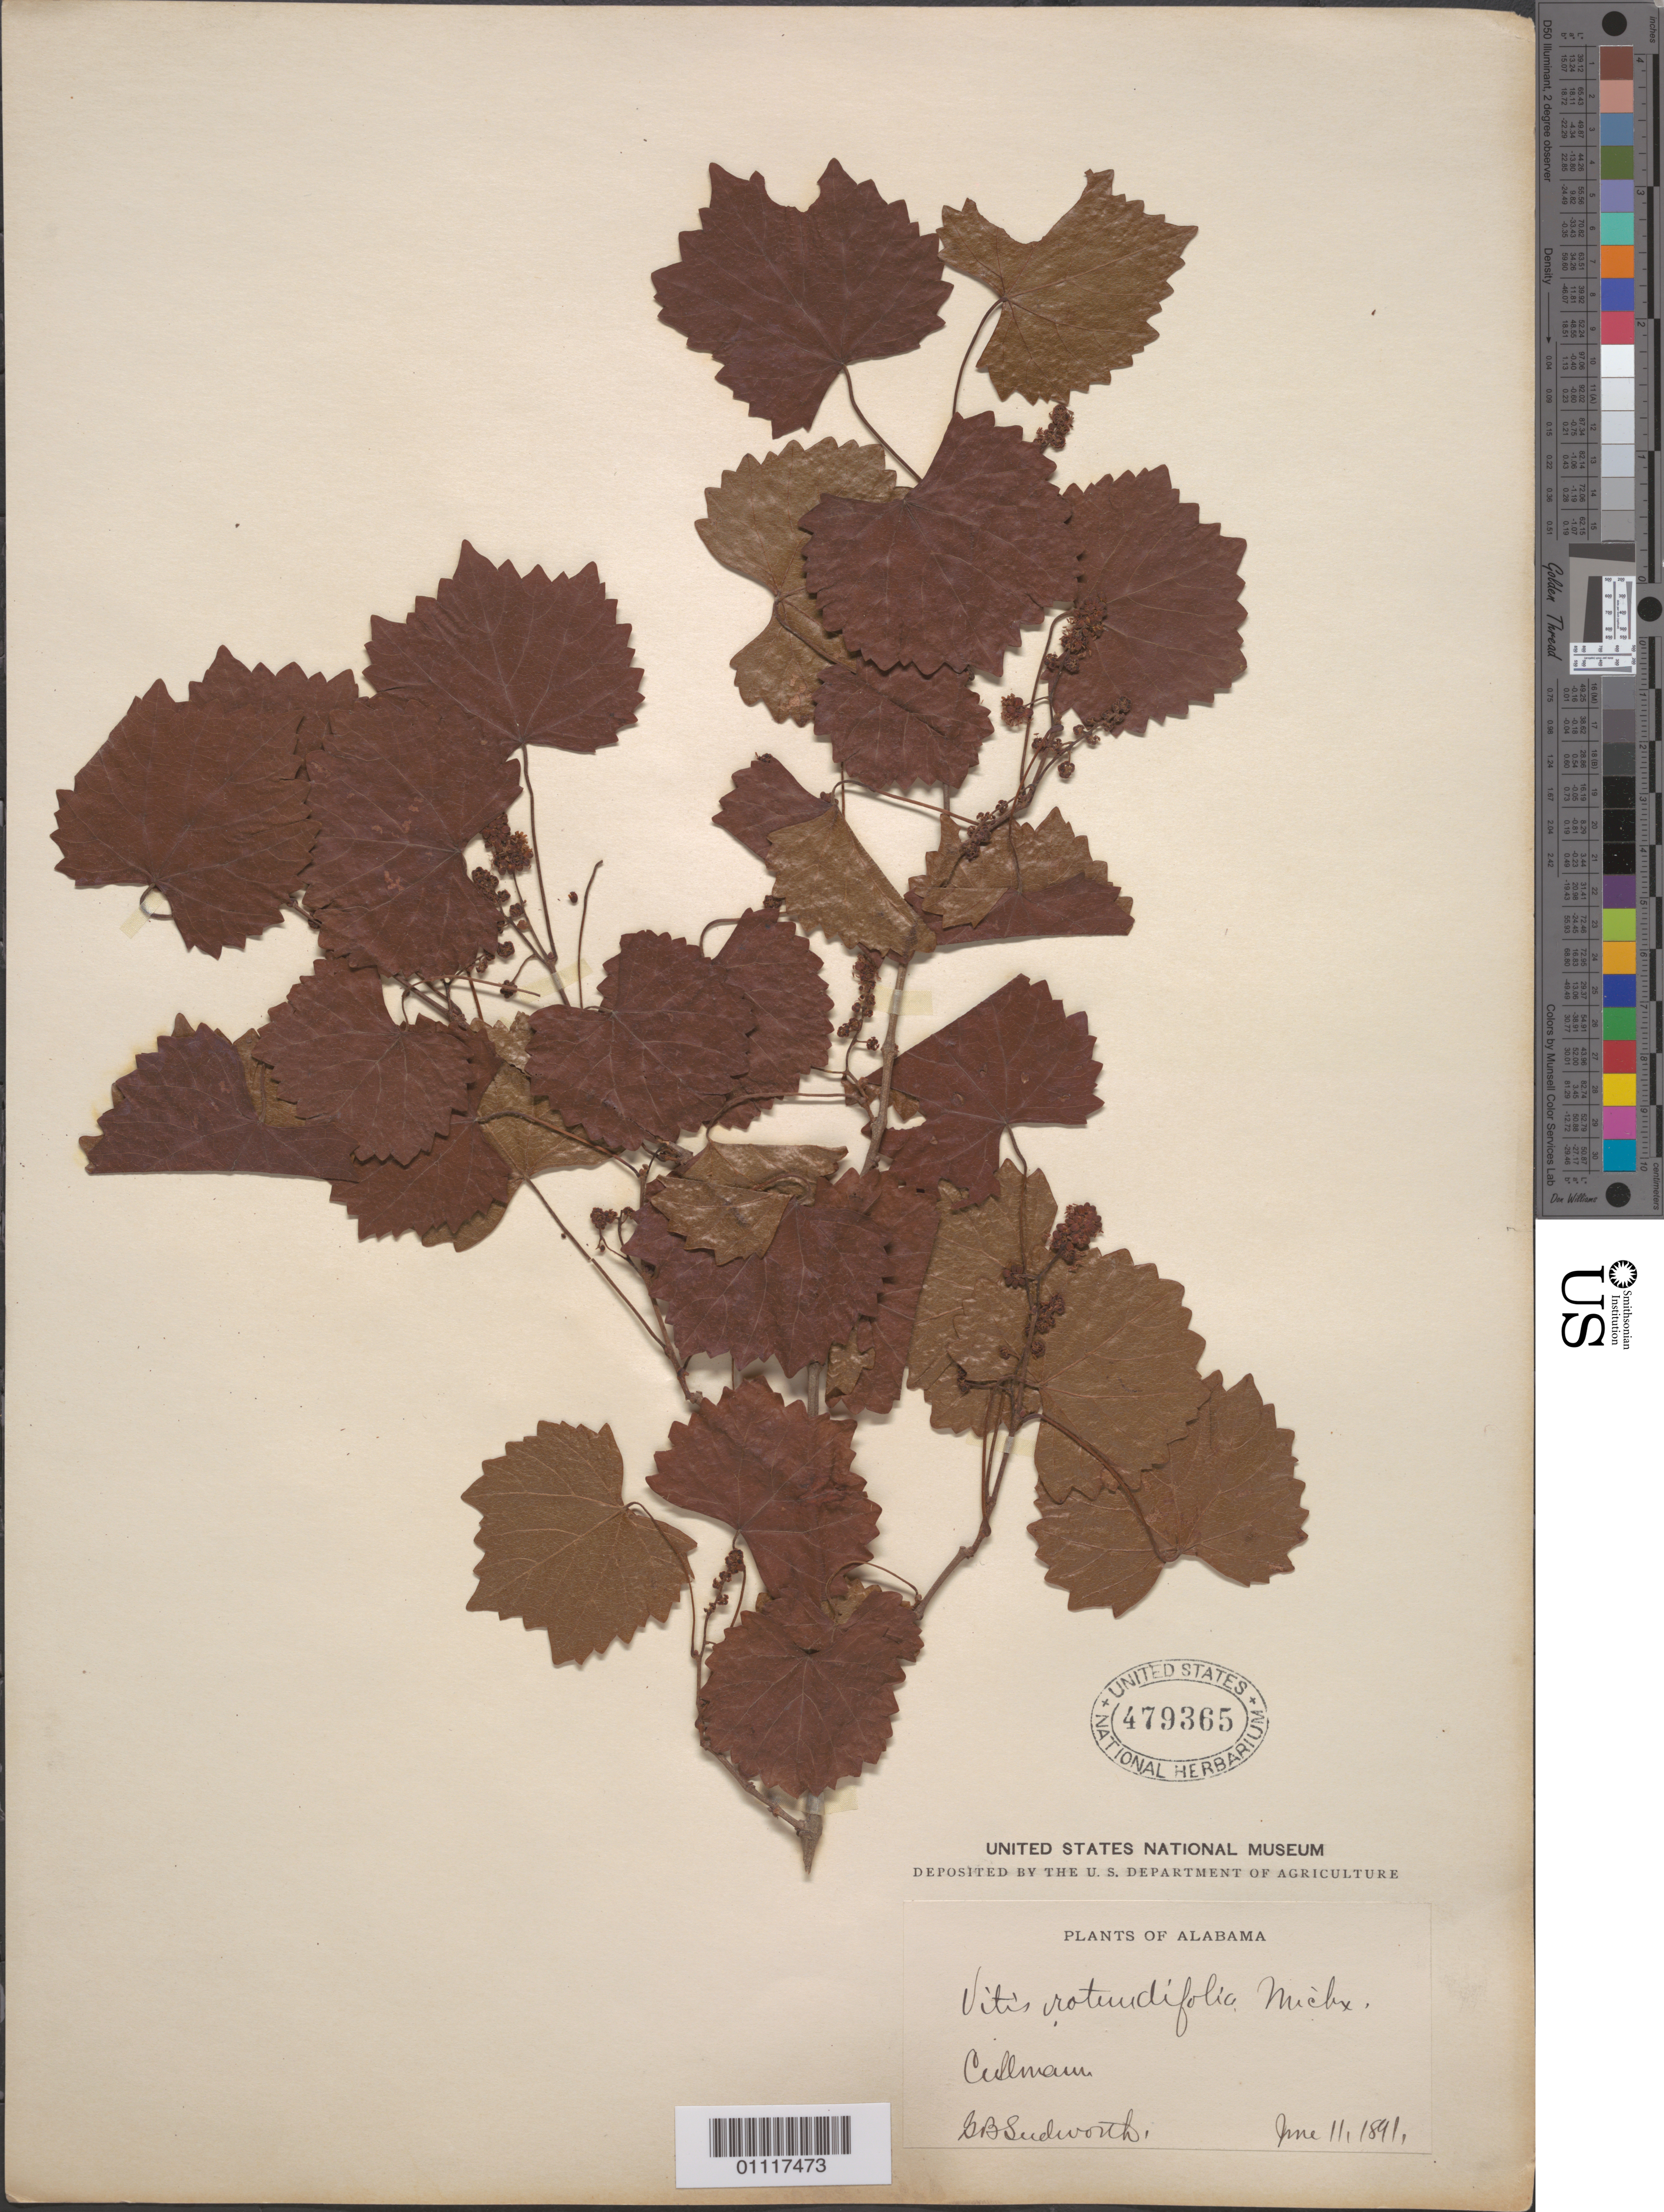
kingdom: Plantae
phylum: Tracheophyta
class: Magnoliopsida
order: Vitales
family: Vitaceae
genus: Vitis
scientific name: Vitis rotundifolia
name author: Michx.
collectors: G. B. Sudworth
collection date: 1891-06-11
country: United States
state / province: Alabama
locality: Cullman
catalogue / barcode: US 479365